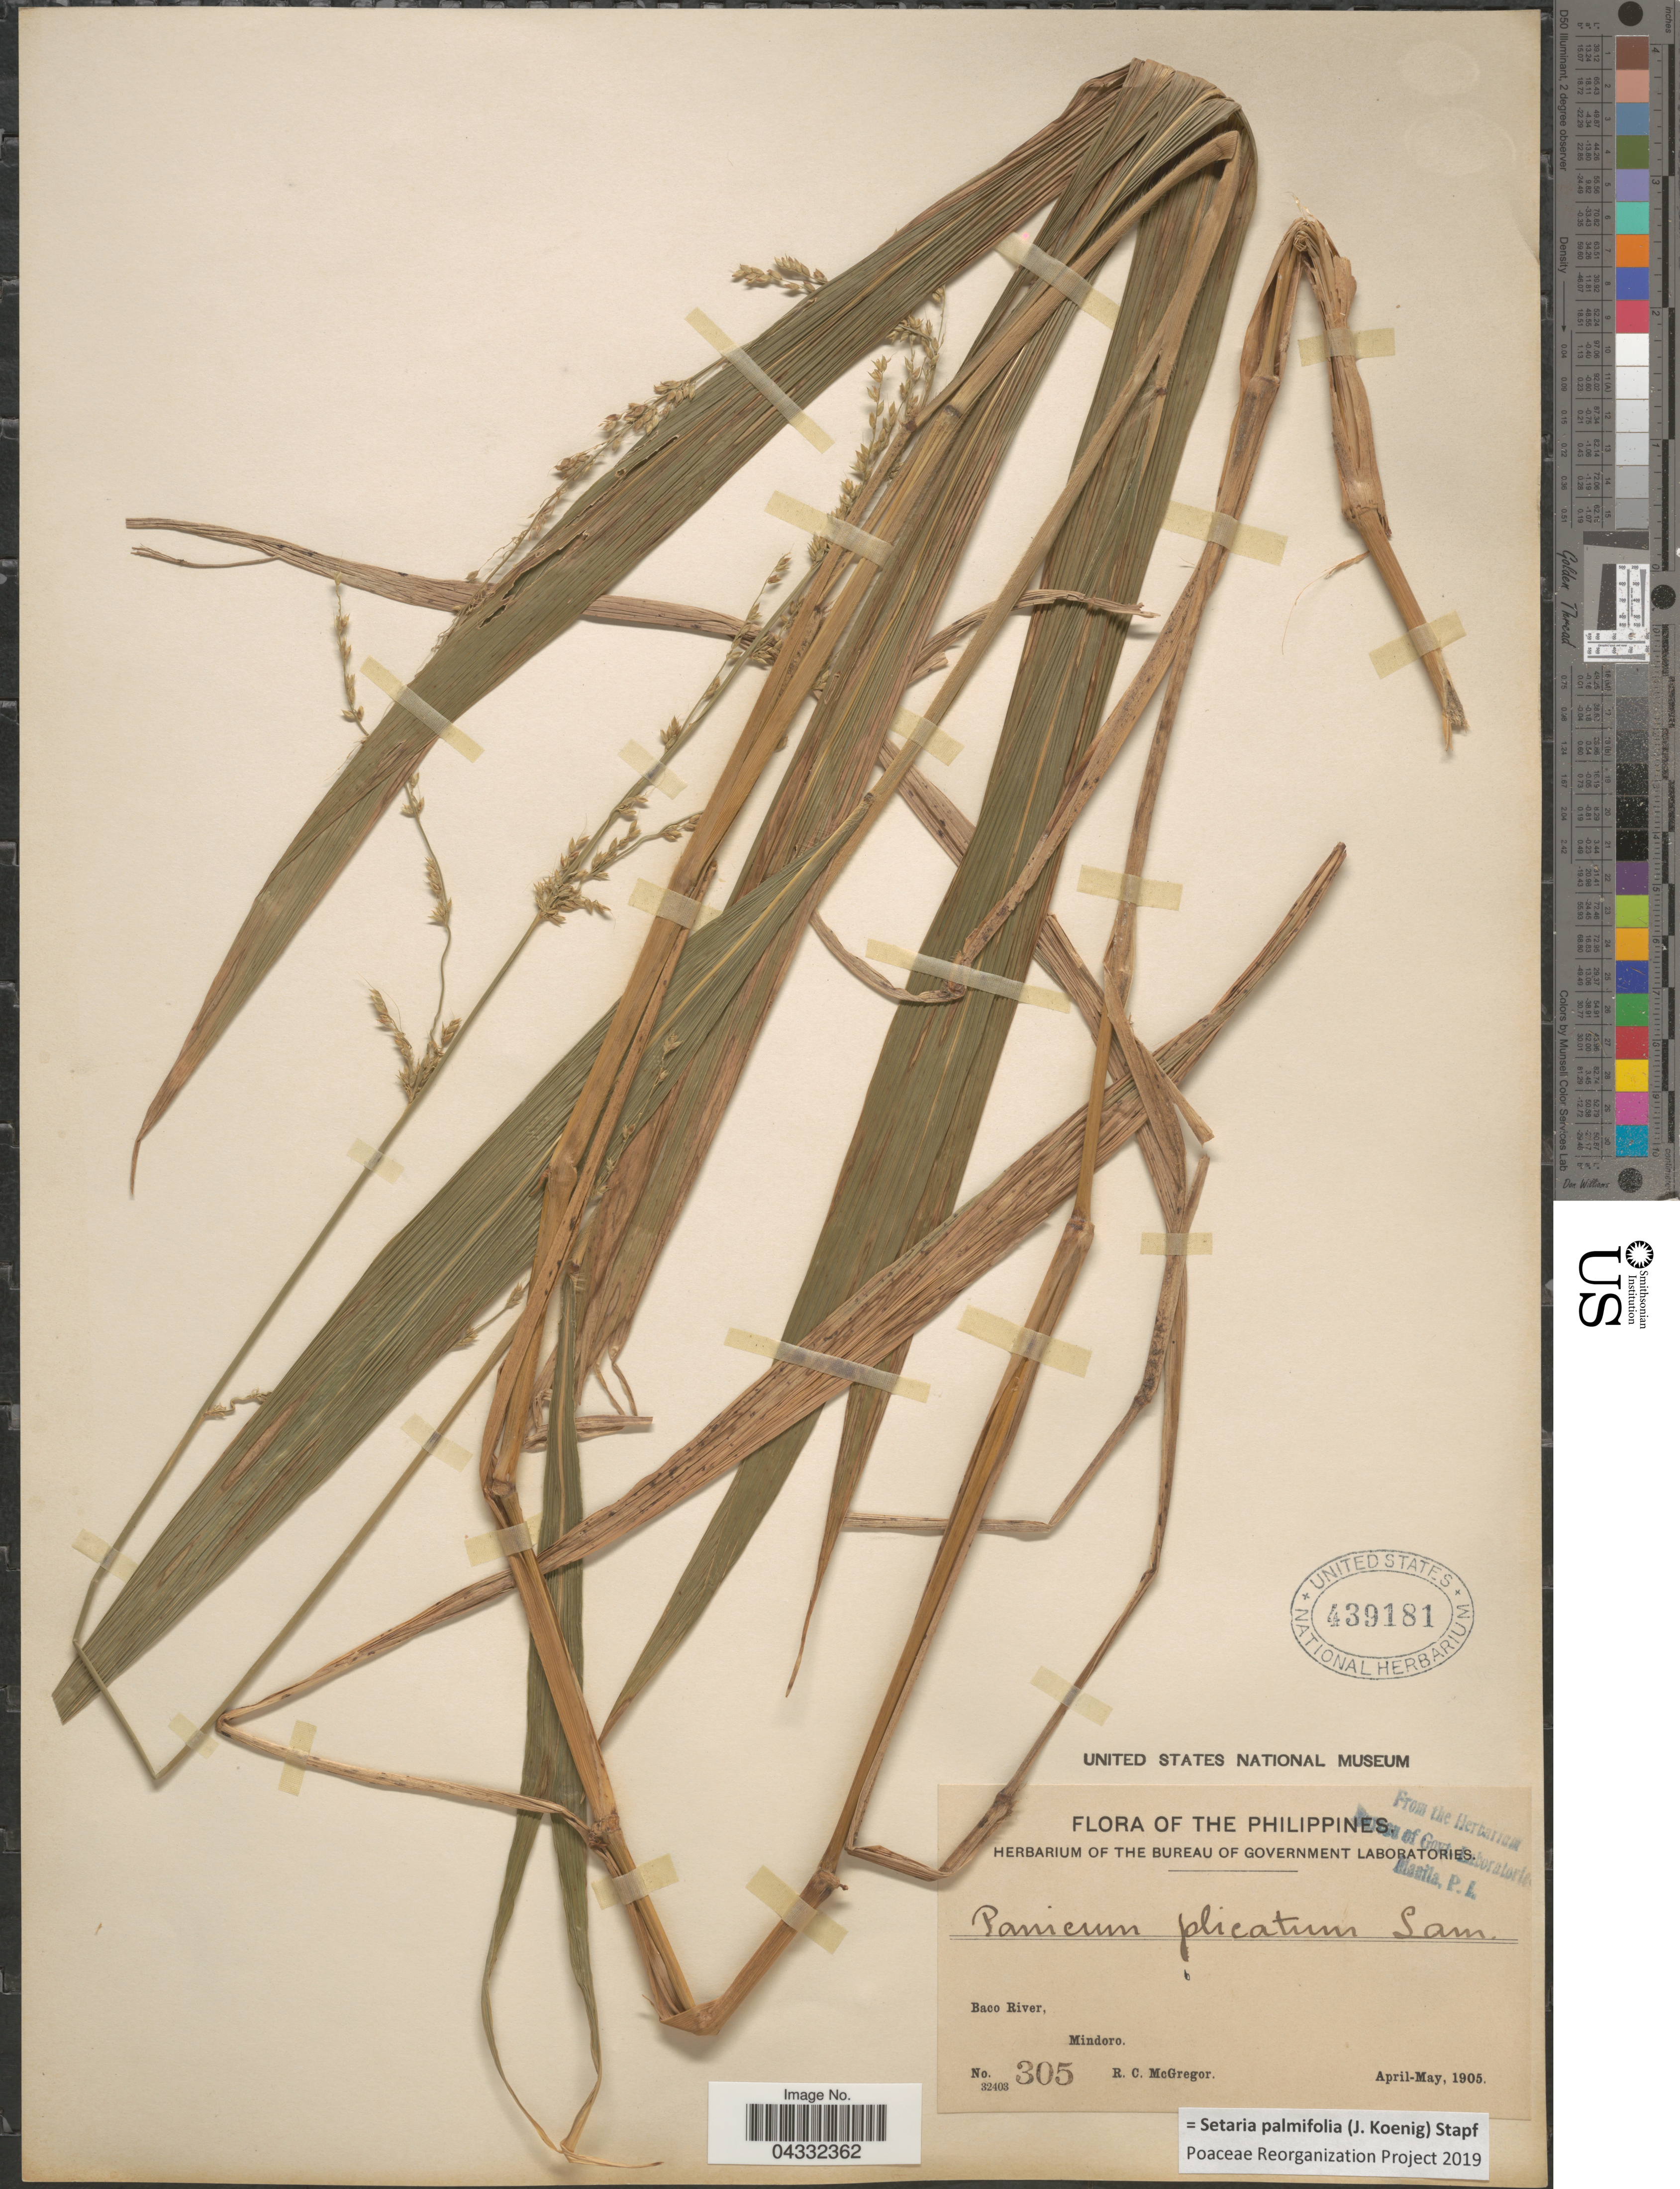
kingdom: Plantae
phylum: Tracheophyta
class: Liliopsida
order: Poales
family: Poaceae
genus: Setaria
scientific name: Setaria palmifolia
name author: (J. Koenig) Stapf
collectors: R. C. McGregor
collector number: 305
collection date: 1905-04/1905-05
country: Philippines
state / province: Mimaropa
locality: Baco River, Mindoro.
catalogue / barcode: US 439181